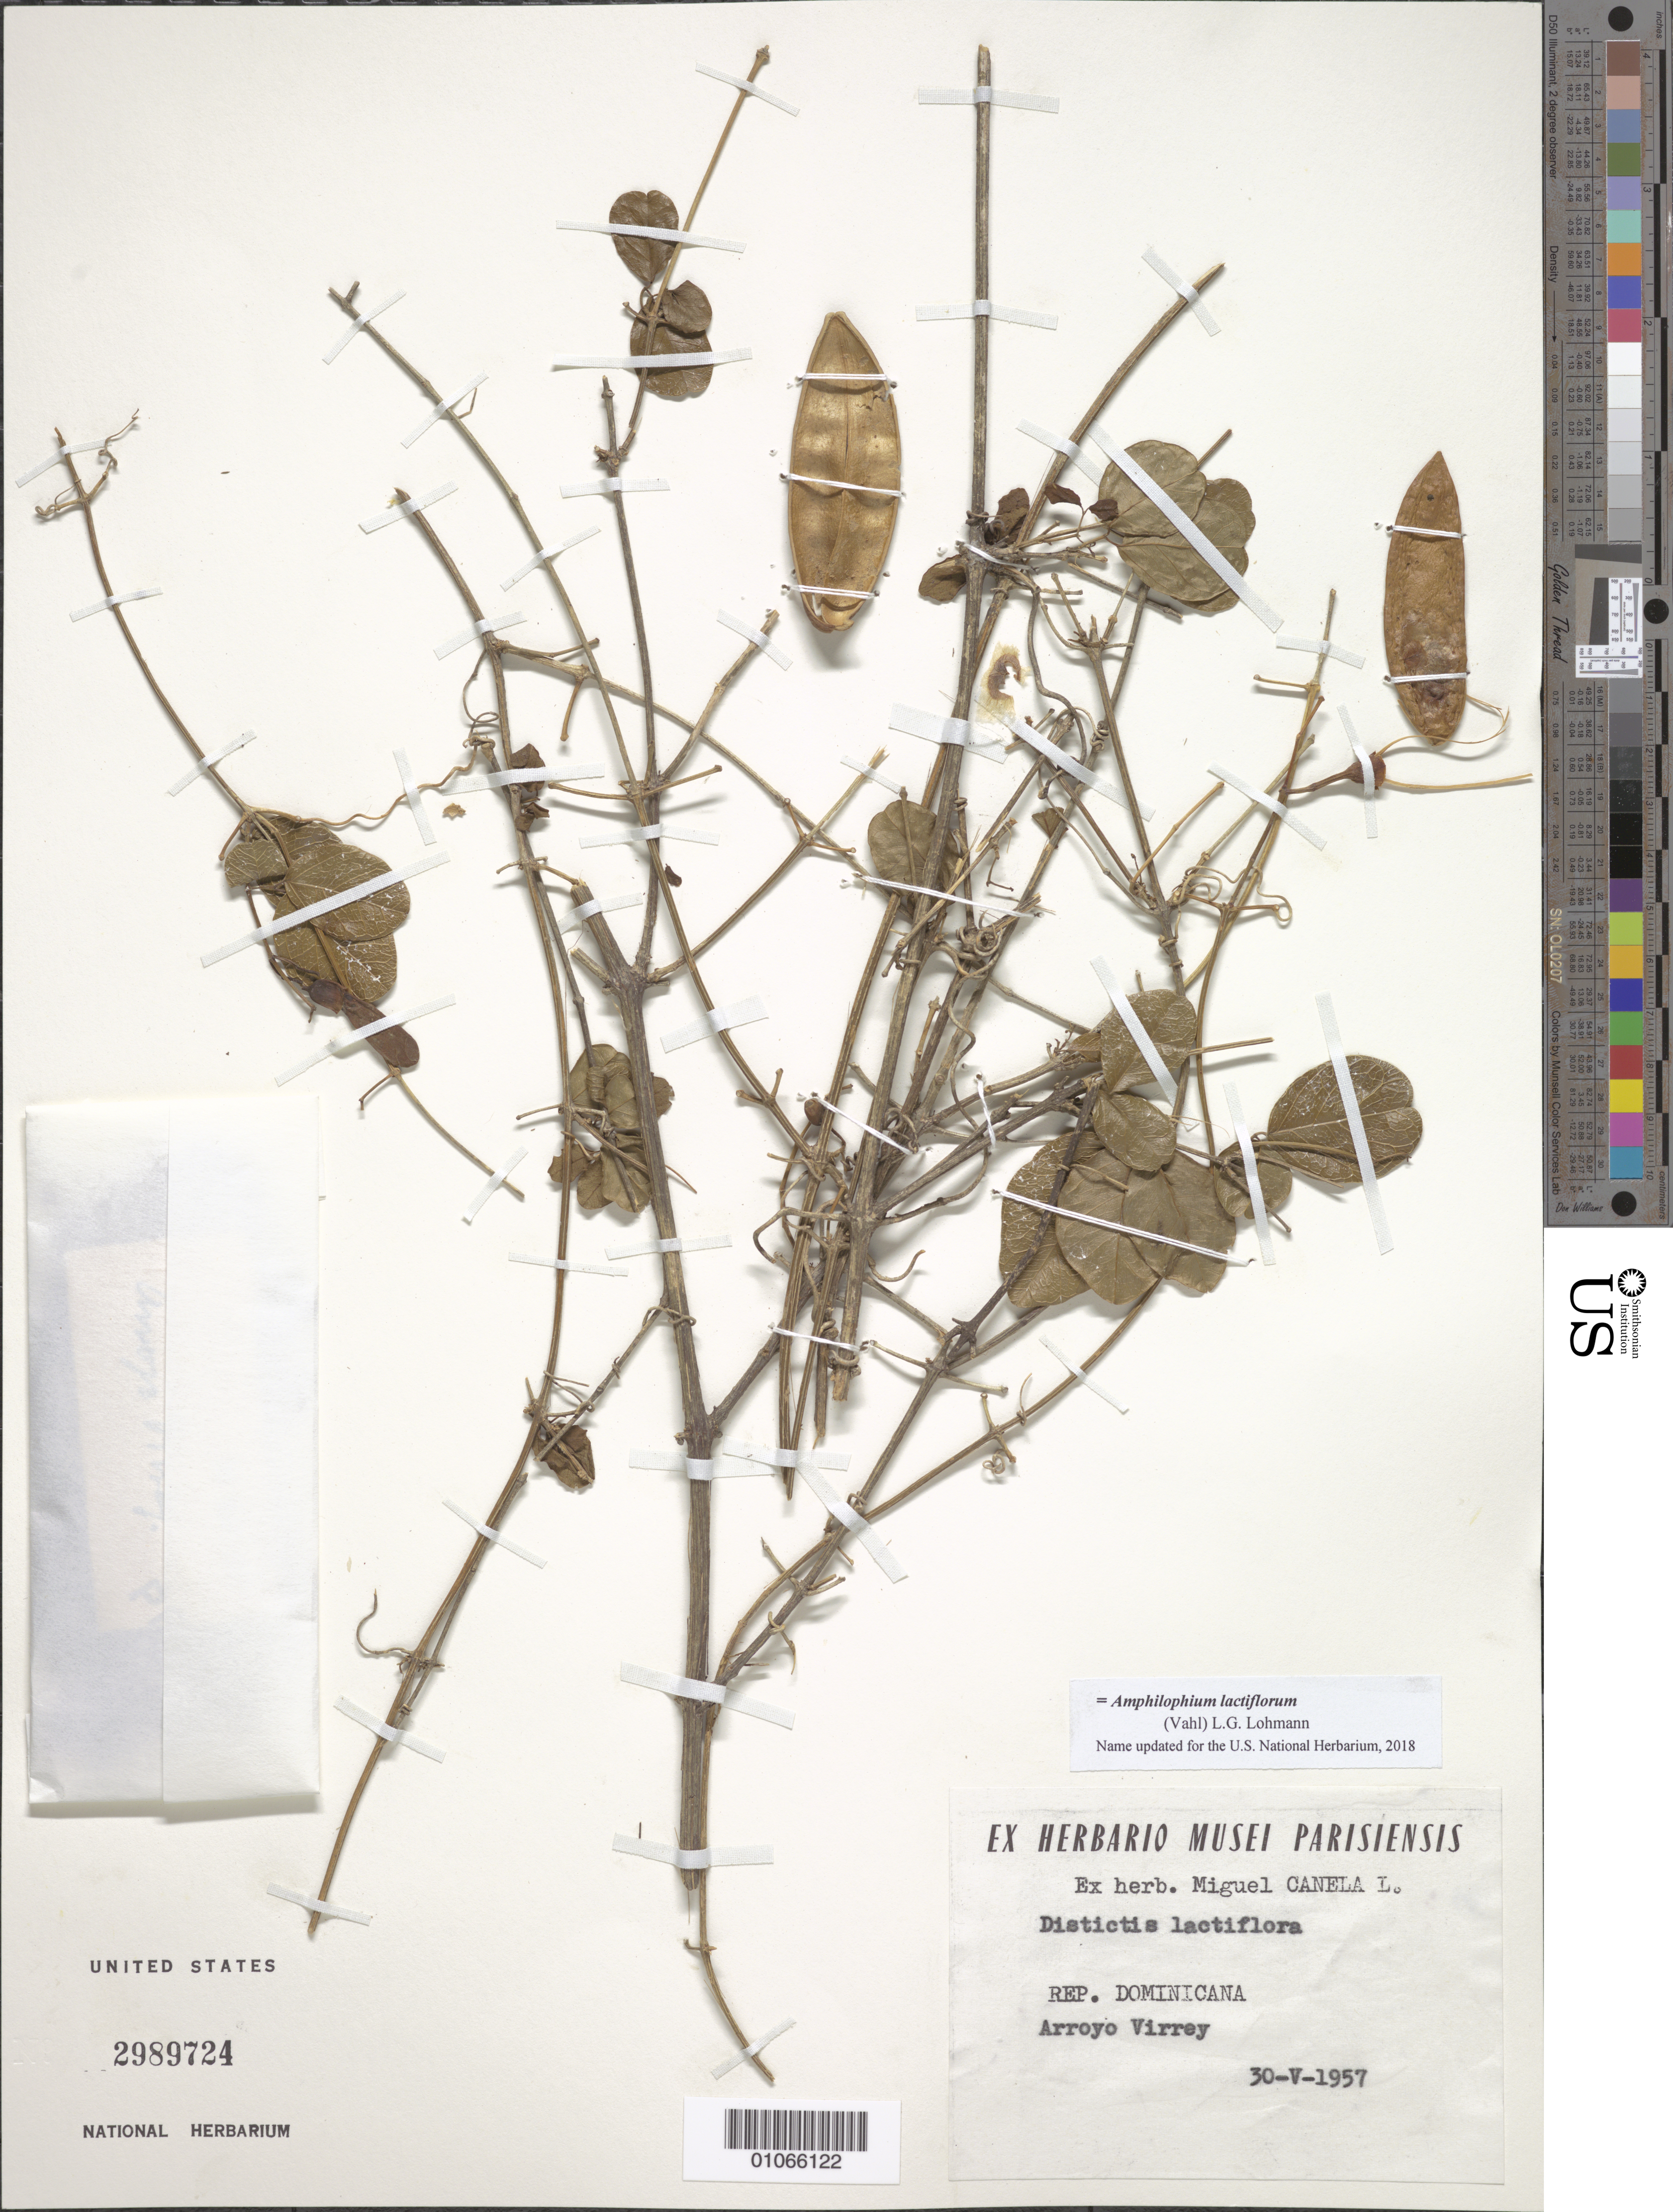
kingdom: Plantae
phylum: Tracheophyta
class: Magnoliopsida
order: Lamiales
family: Bignoniaceae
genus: Amphilophium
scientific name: Amphilophium lactiflorum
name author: (Vahl) L.G. Lohmann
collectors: M. Canela Lazaro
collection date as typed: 30 May 1957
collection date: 1957-05-30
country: Dominica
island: Dominica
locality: Arroyo Virrey.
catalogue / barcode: US 2989724